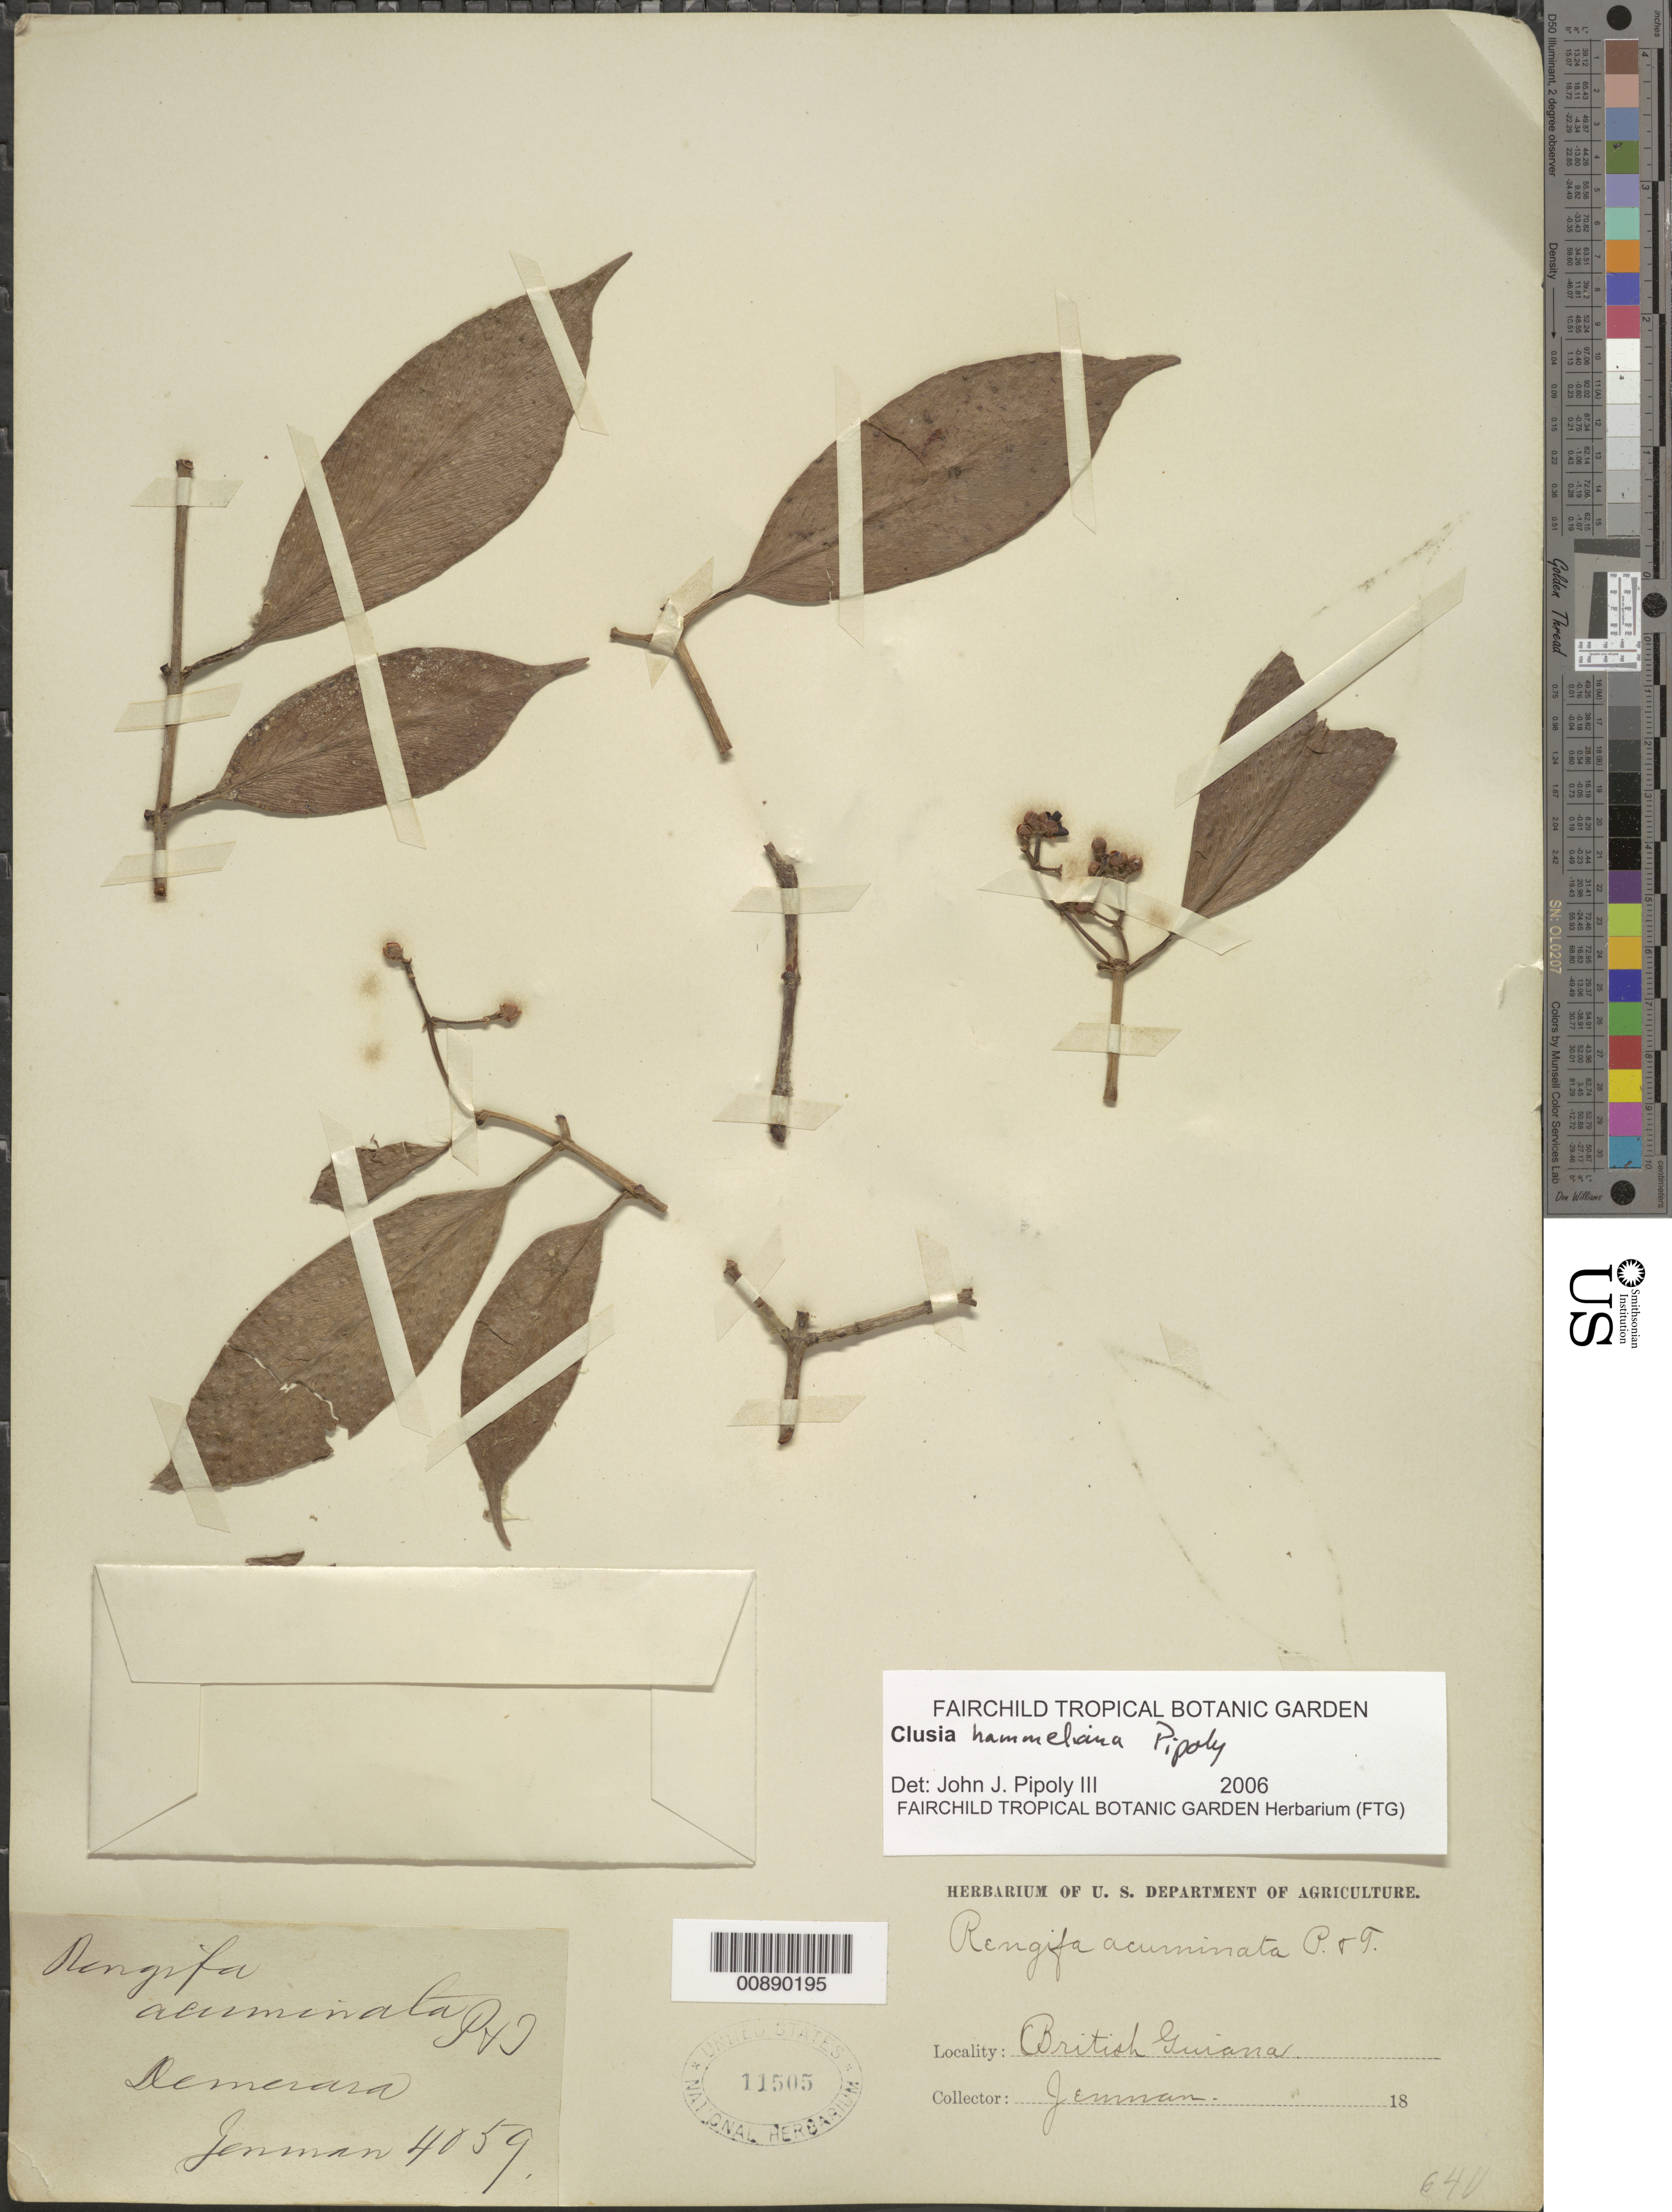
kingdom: Plantae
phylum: Tracheophyta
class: Magnoliopsida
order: Malpighiales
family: Clusiaceae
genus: Clusia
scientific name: Clusia hammeliana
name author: Pipoly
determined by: Pipoly, J. J., III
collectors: G. S. Jenman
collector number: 4059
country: Guyana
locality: Demerara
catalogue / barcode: US 11505